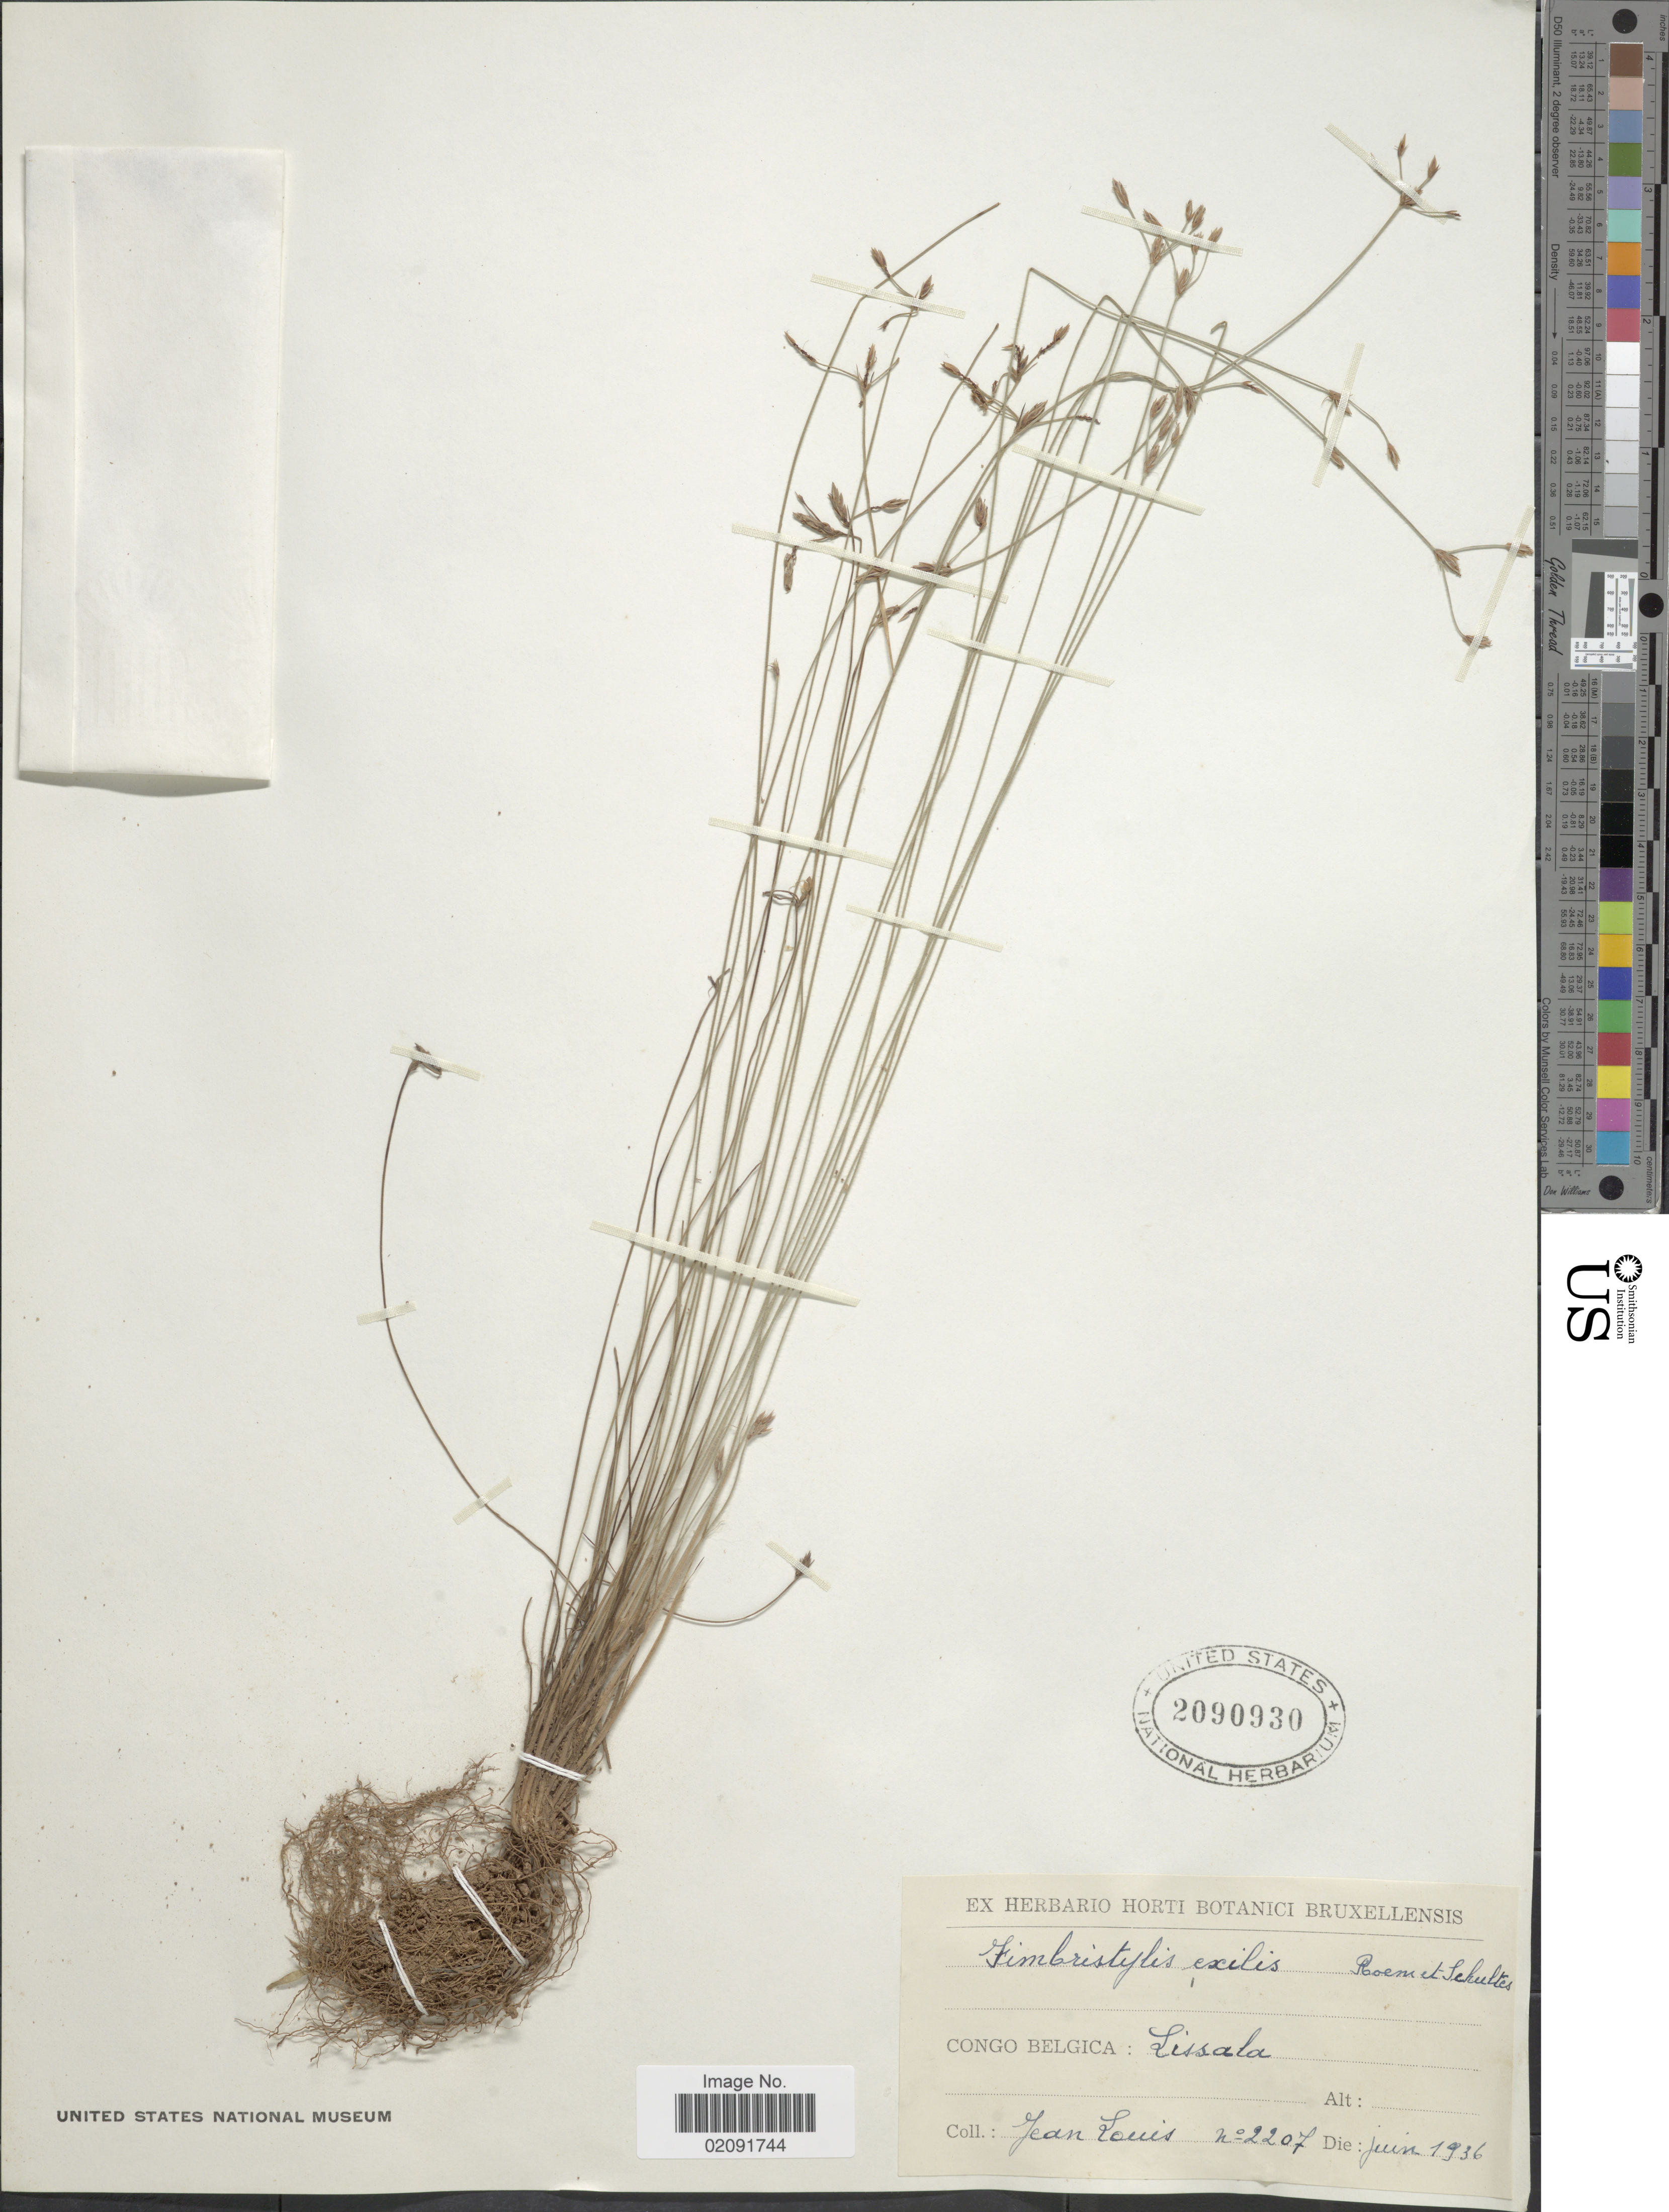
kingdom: Plantae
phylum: Tracheophyta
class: Liliopsida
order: Poales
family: Cyperaceae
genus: Bulbostylis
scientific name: Bulbostylis hispidula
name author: (Vahl) R.W. Haines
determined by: Strong, Mark T., (BOT), Smithsonian Institution - National Museum of Natural History (UNITED STATES)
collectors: J. Louis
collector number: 2207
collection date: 1936-06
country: Congo, Democratic Republic of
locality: Lissala. Congo Belgica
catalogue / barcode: US 2090930